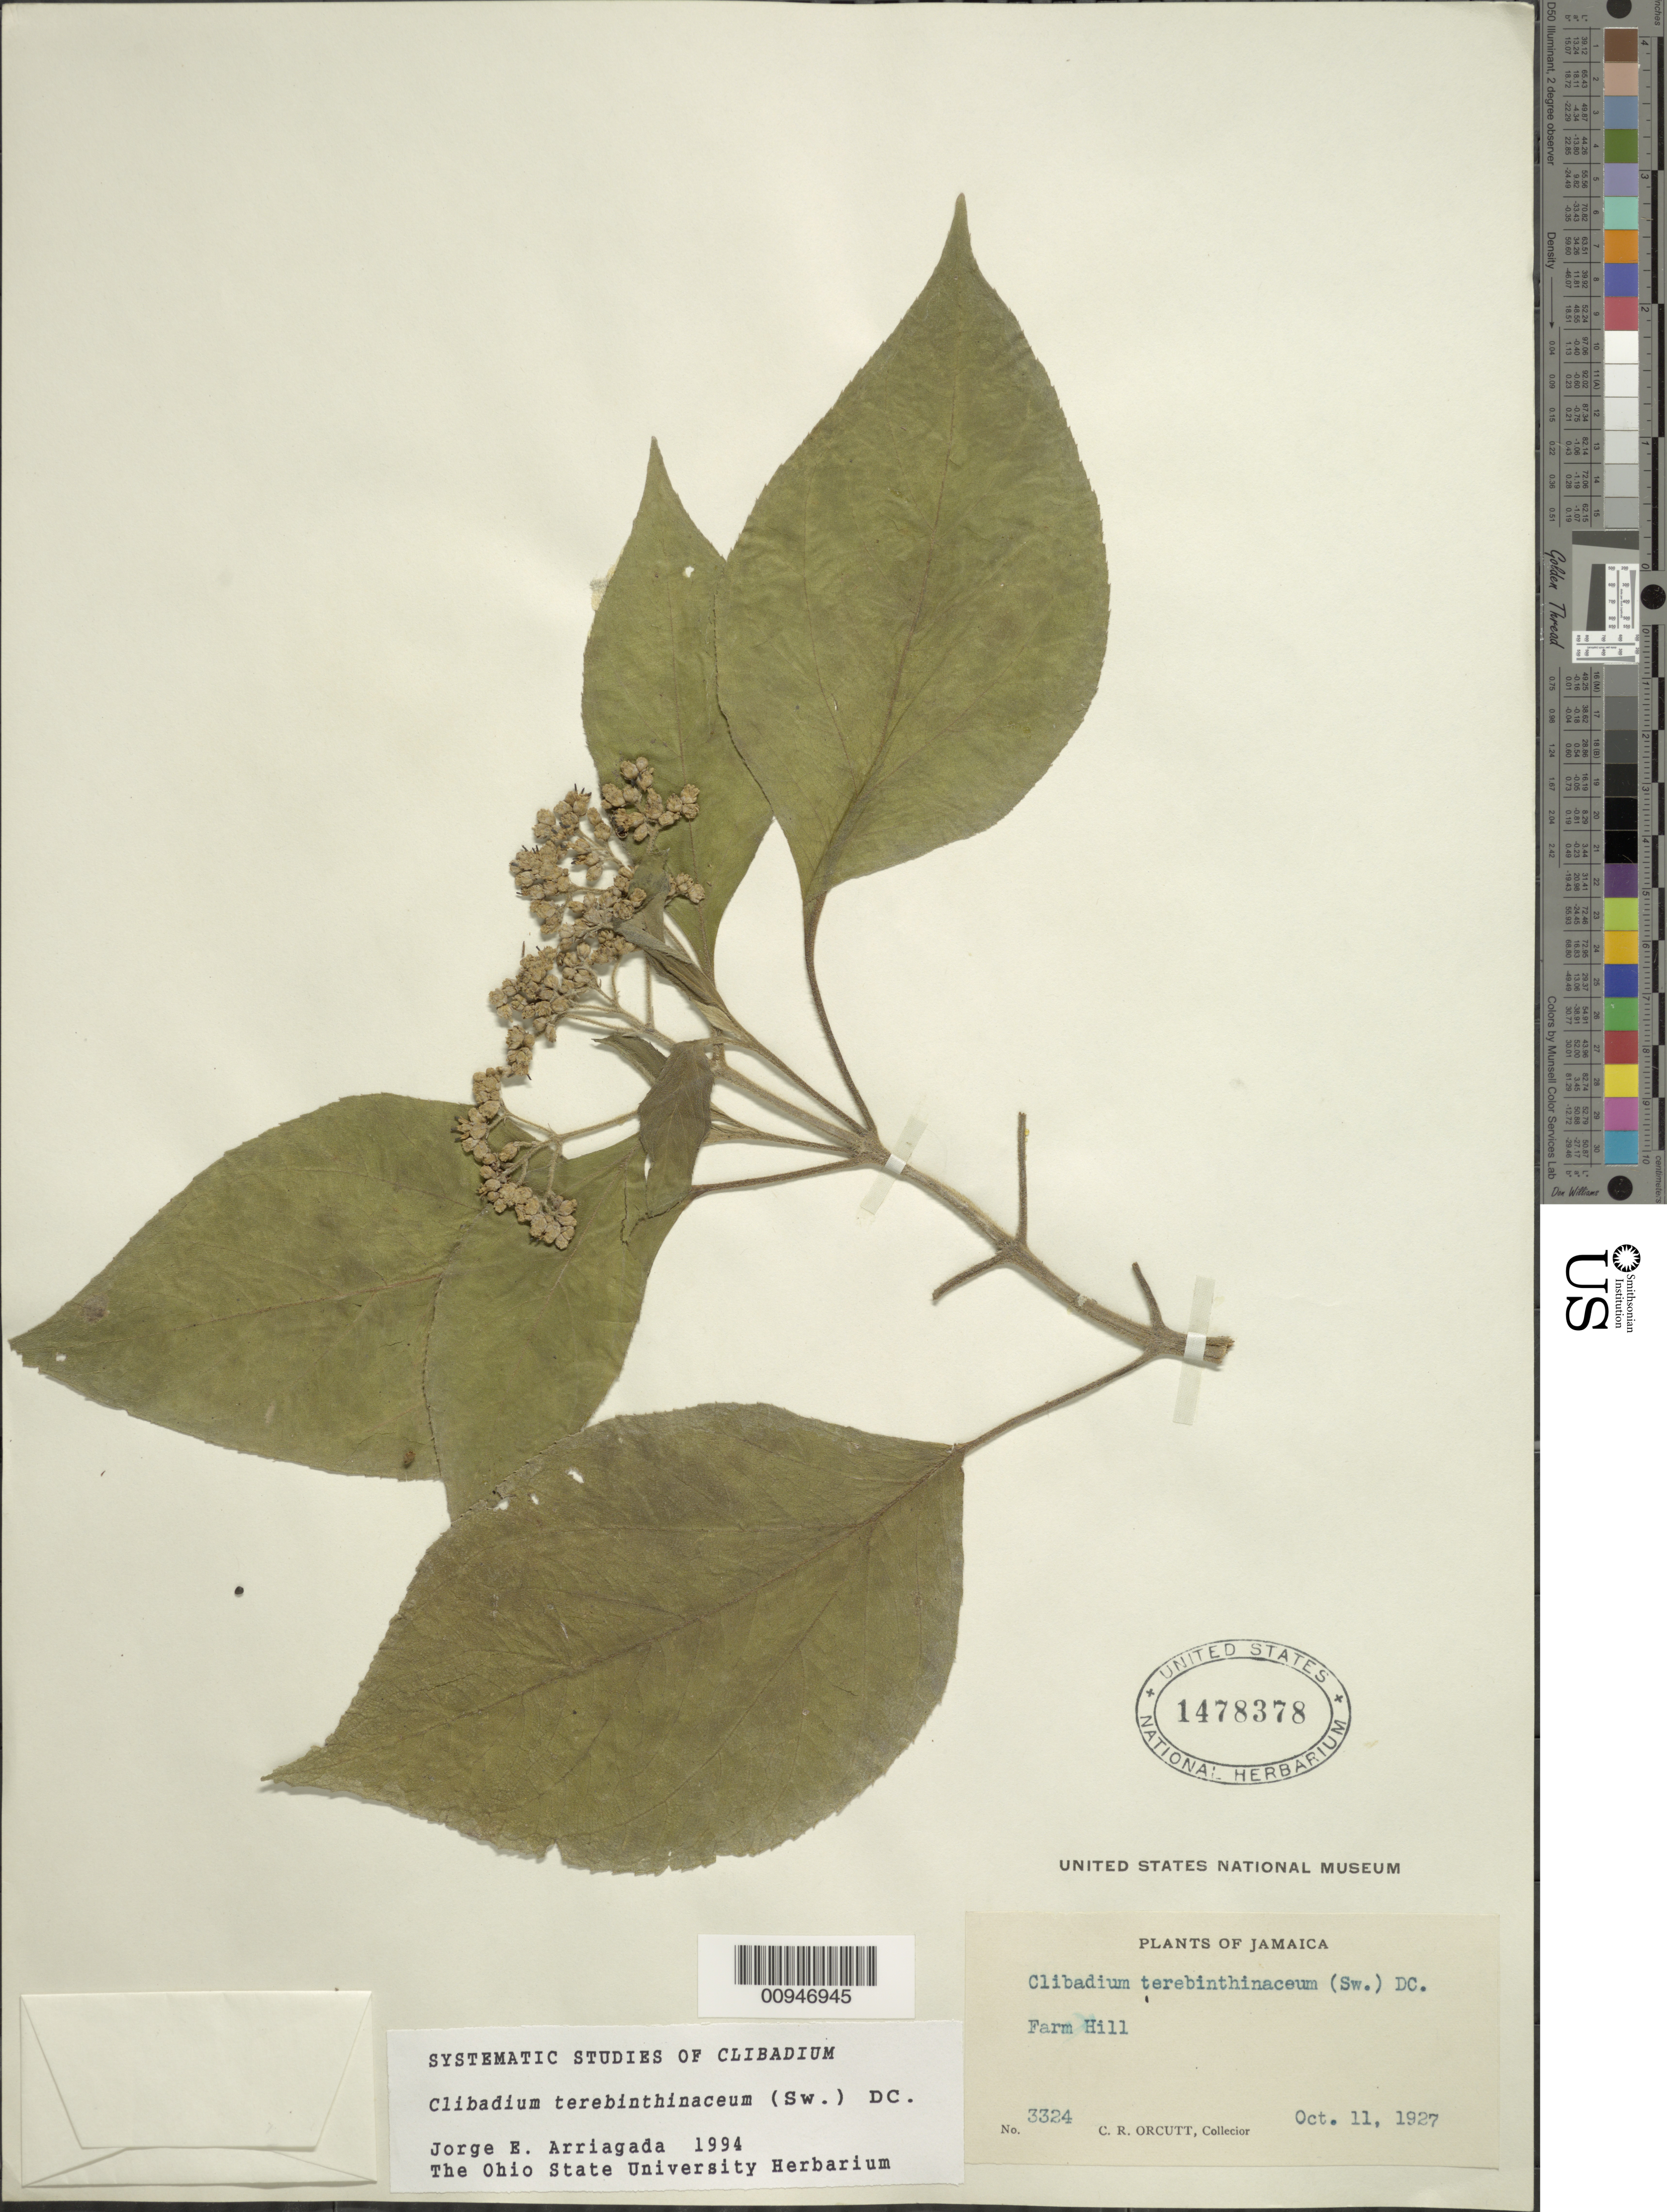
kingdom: Plantae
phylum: Tracheophyta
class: Magnoliopsida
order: Asterales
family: Asteraceae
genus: Clibadium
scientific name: Clibadium terebinthinaceum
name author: (Sw.) DC.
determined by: Arriagada, J. E.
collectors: C. R. Orcutt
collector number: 3324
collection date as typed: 11 Oct 1927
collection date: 1927-10-11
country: Jamaica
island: Jamaica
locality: Farm Hill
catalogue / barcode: US 1478378